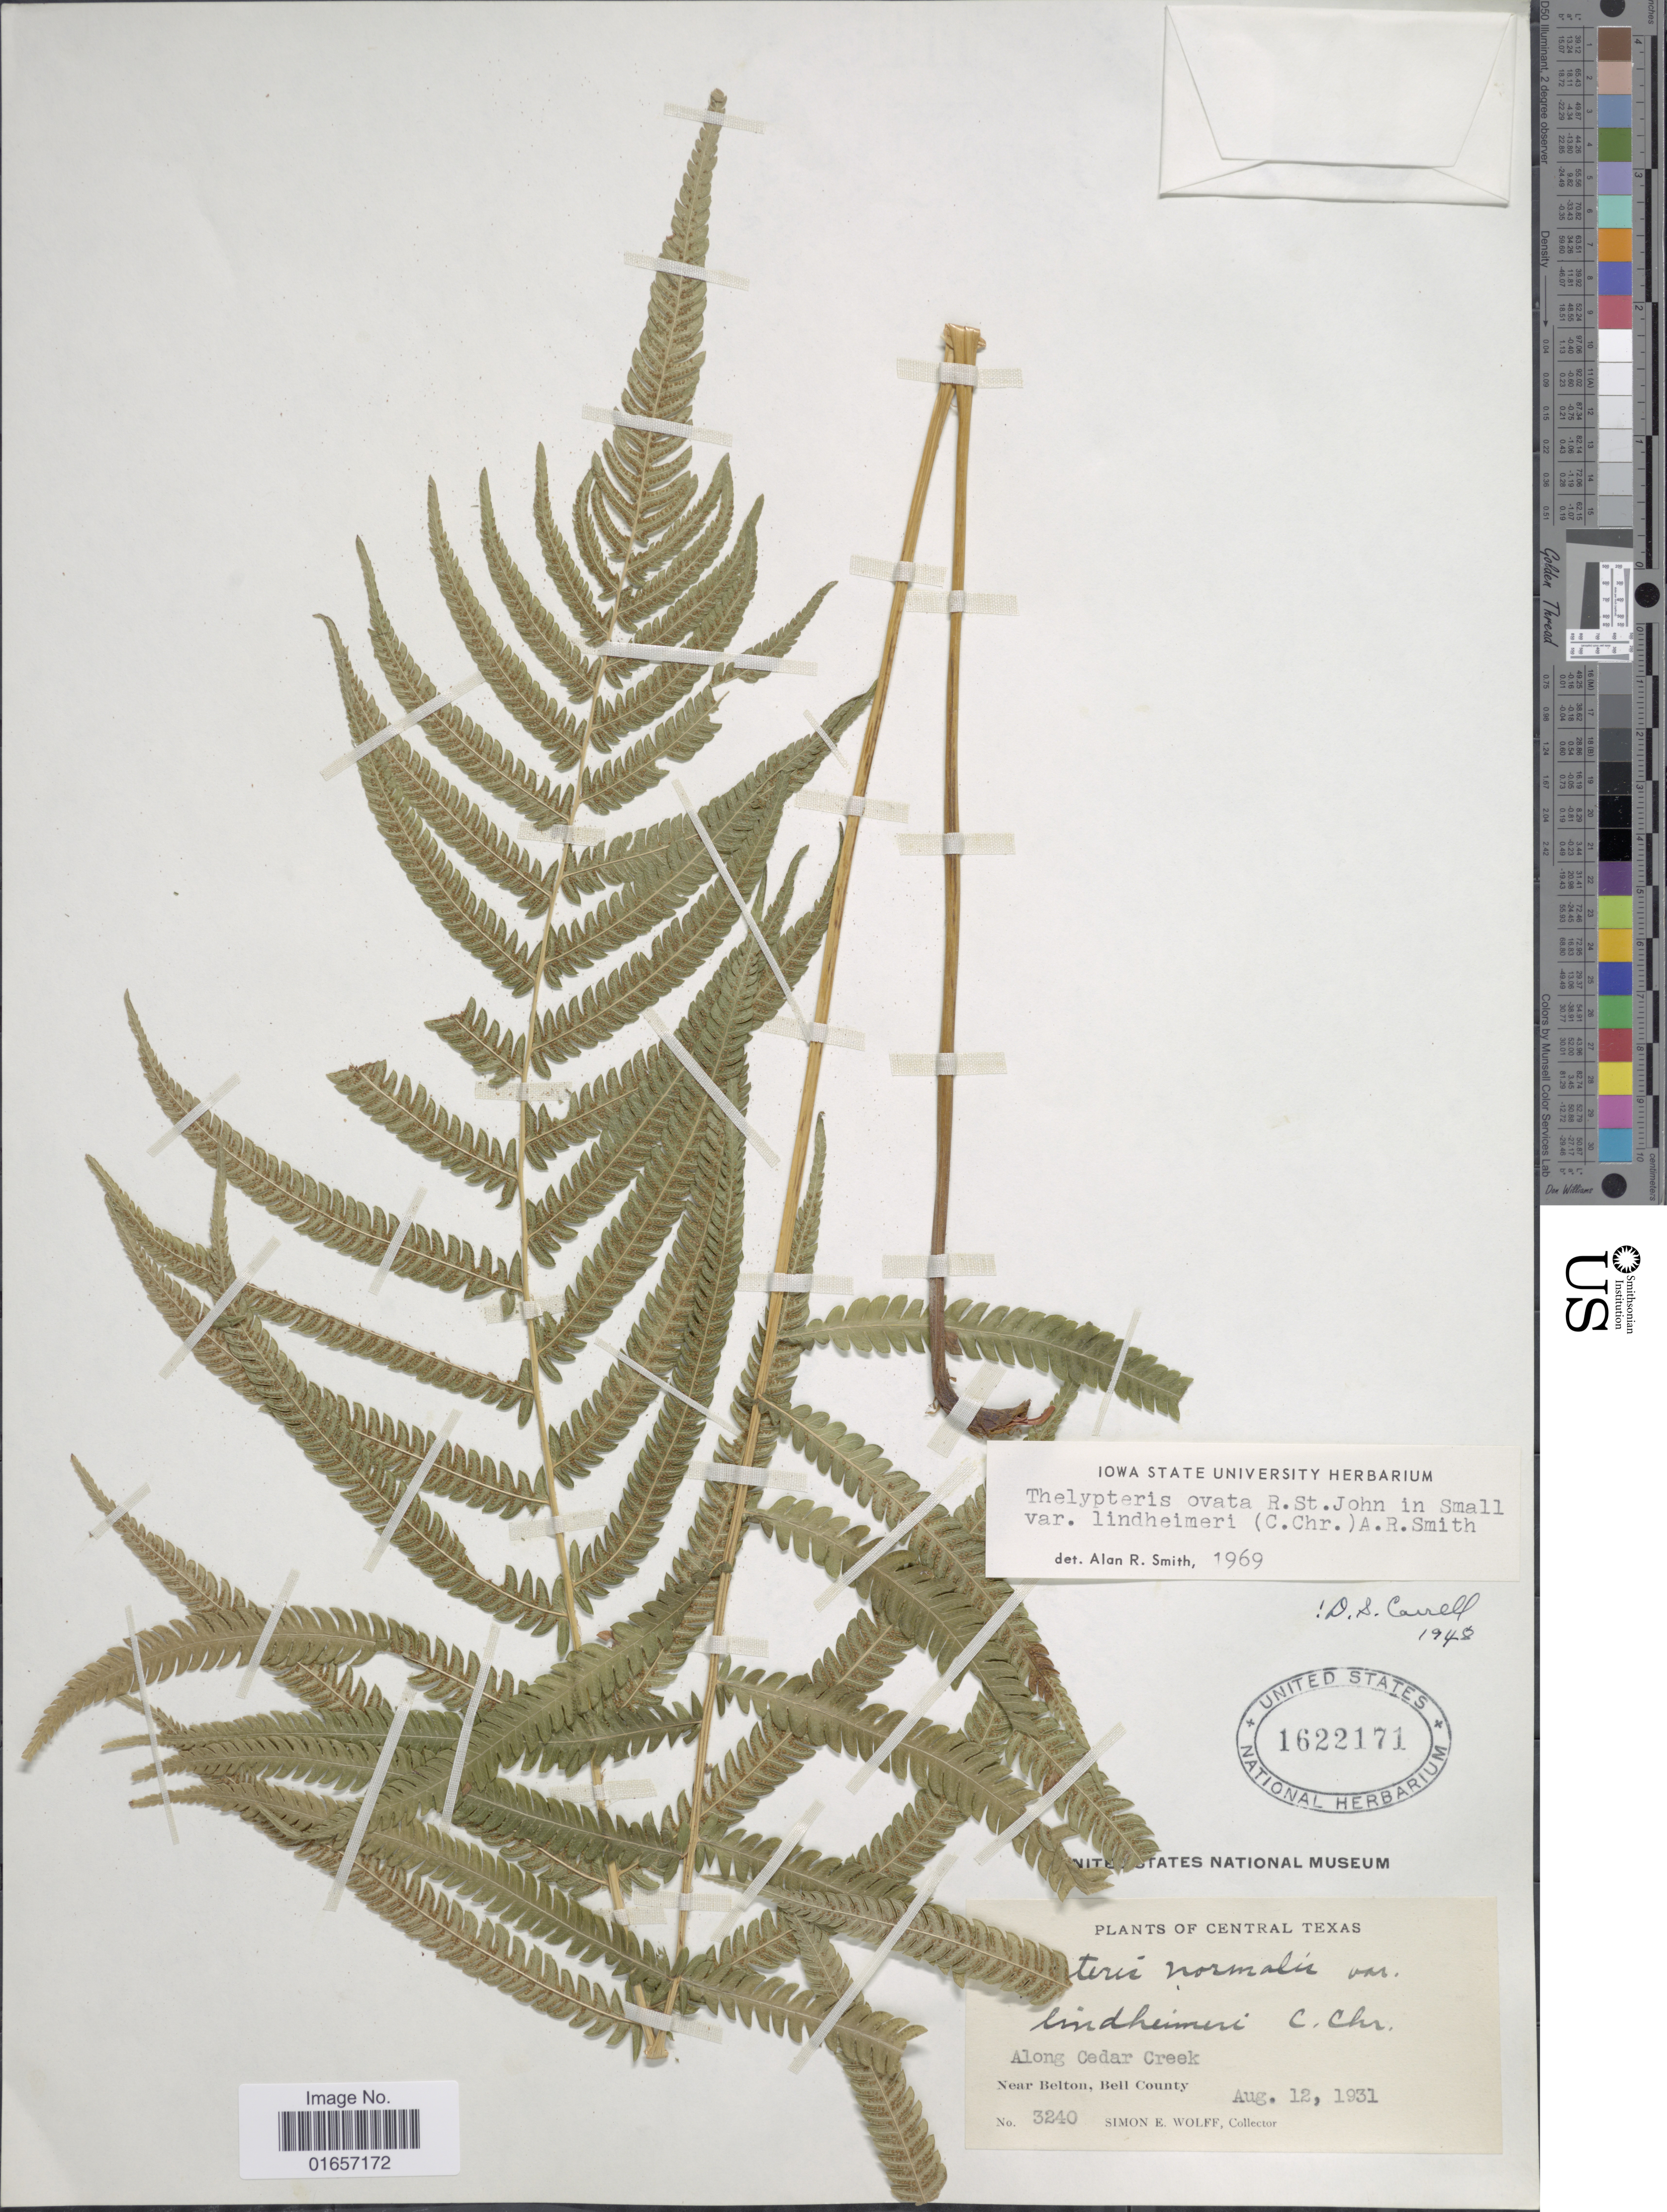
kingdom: Plantae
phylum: Tracheophyta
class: Polypodiopsida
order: Polypodiales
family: Thelypteridaceae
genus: Christella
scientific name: Christella ovata var. lindheimari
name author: (C. Chr.) A.R. Sm.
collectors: S. E. Wolff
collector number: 3240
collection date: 1931-08-12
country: United States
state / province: Texas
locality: Central Texas, along Cedar Creek, near Belton, Bell County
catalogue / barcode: US 1622171